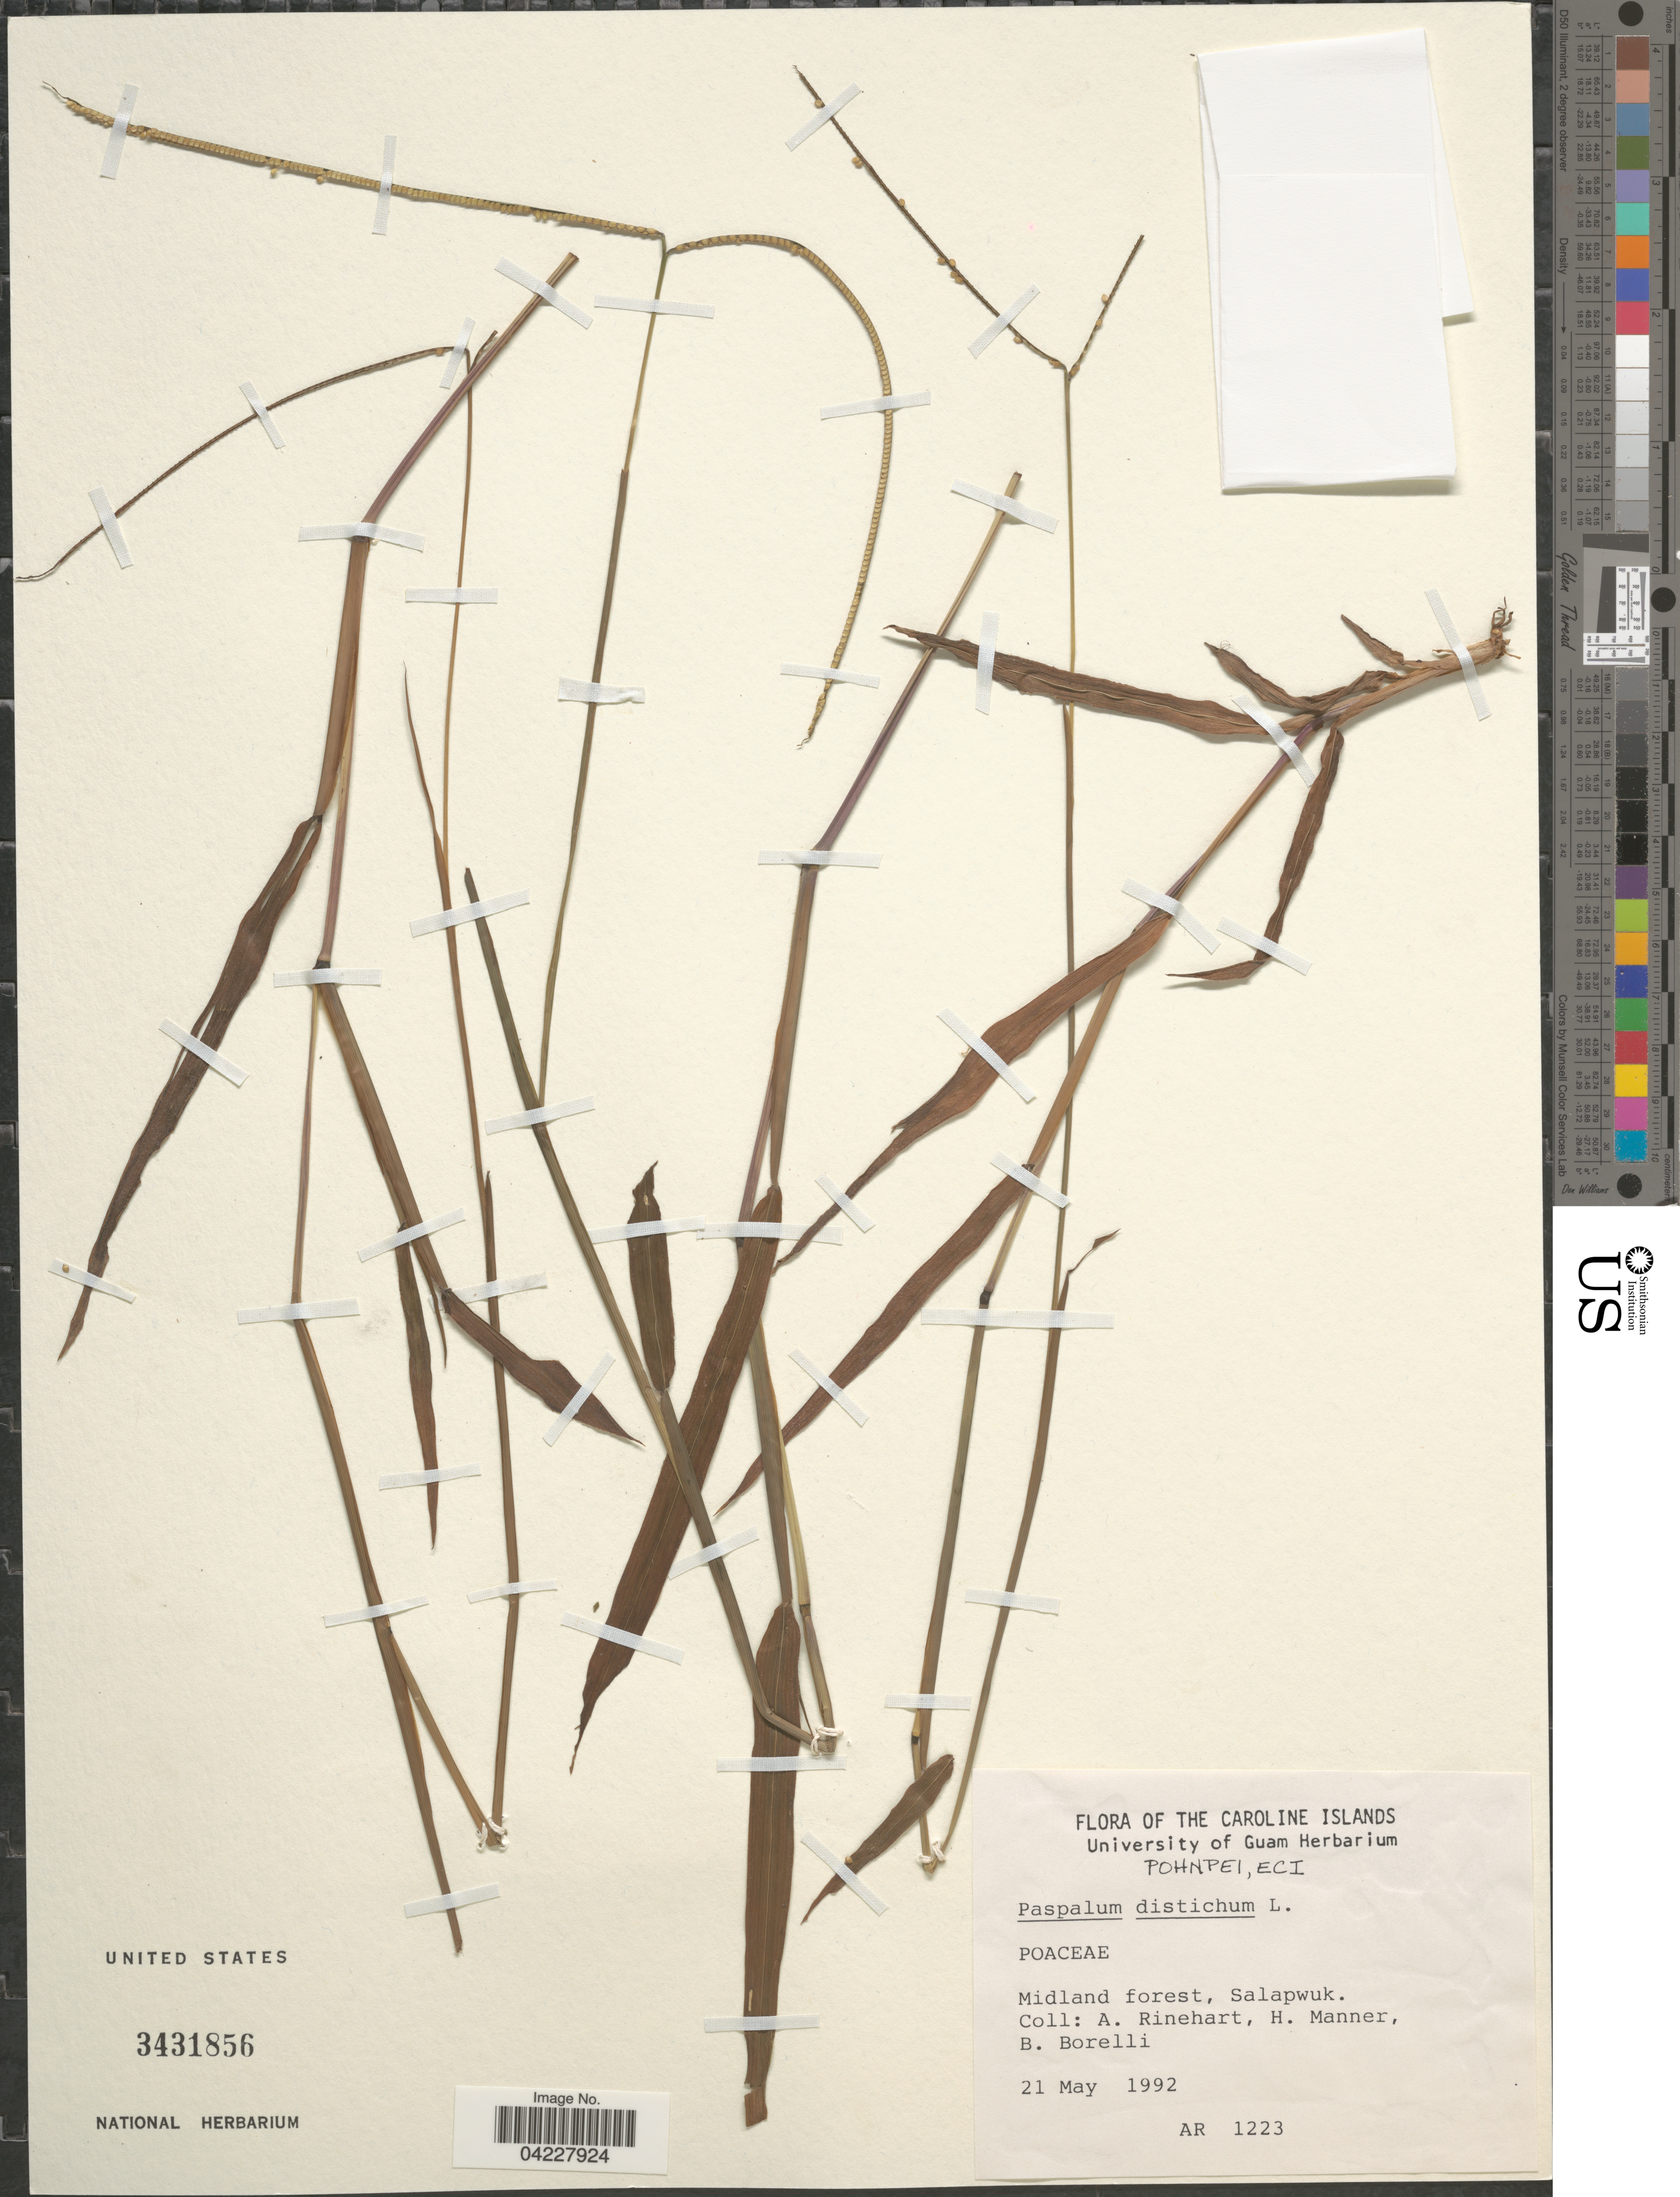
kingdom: Plantae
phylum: Tracheophyta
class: Liliopsida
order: Poales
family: Poaceae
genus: Paspalum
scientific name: Paspalum distichum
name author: L.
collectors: A. Rinehart, H. Manner & B. Borelli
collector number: AR1223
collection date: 1992-05-21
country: Micronesia, Federated States of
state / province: Pohnpei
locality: The Caroline Islands. Pohnpei, ECI. Midland forest, Salapwuk.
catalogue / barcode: US 3431856